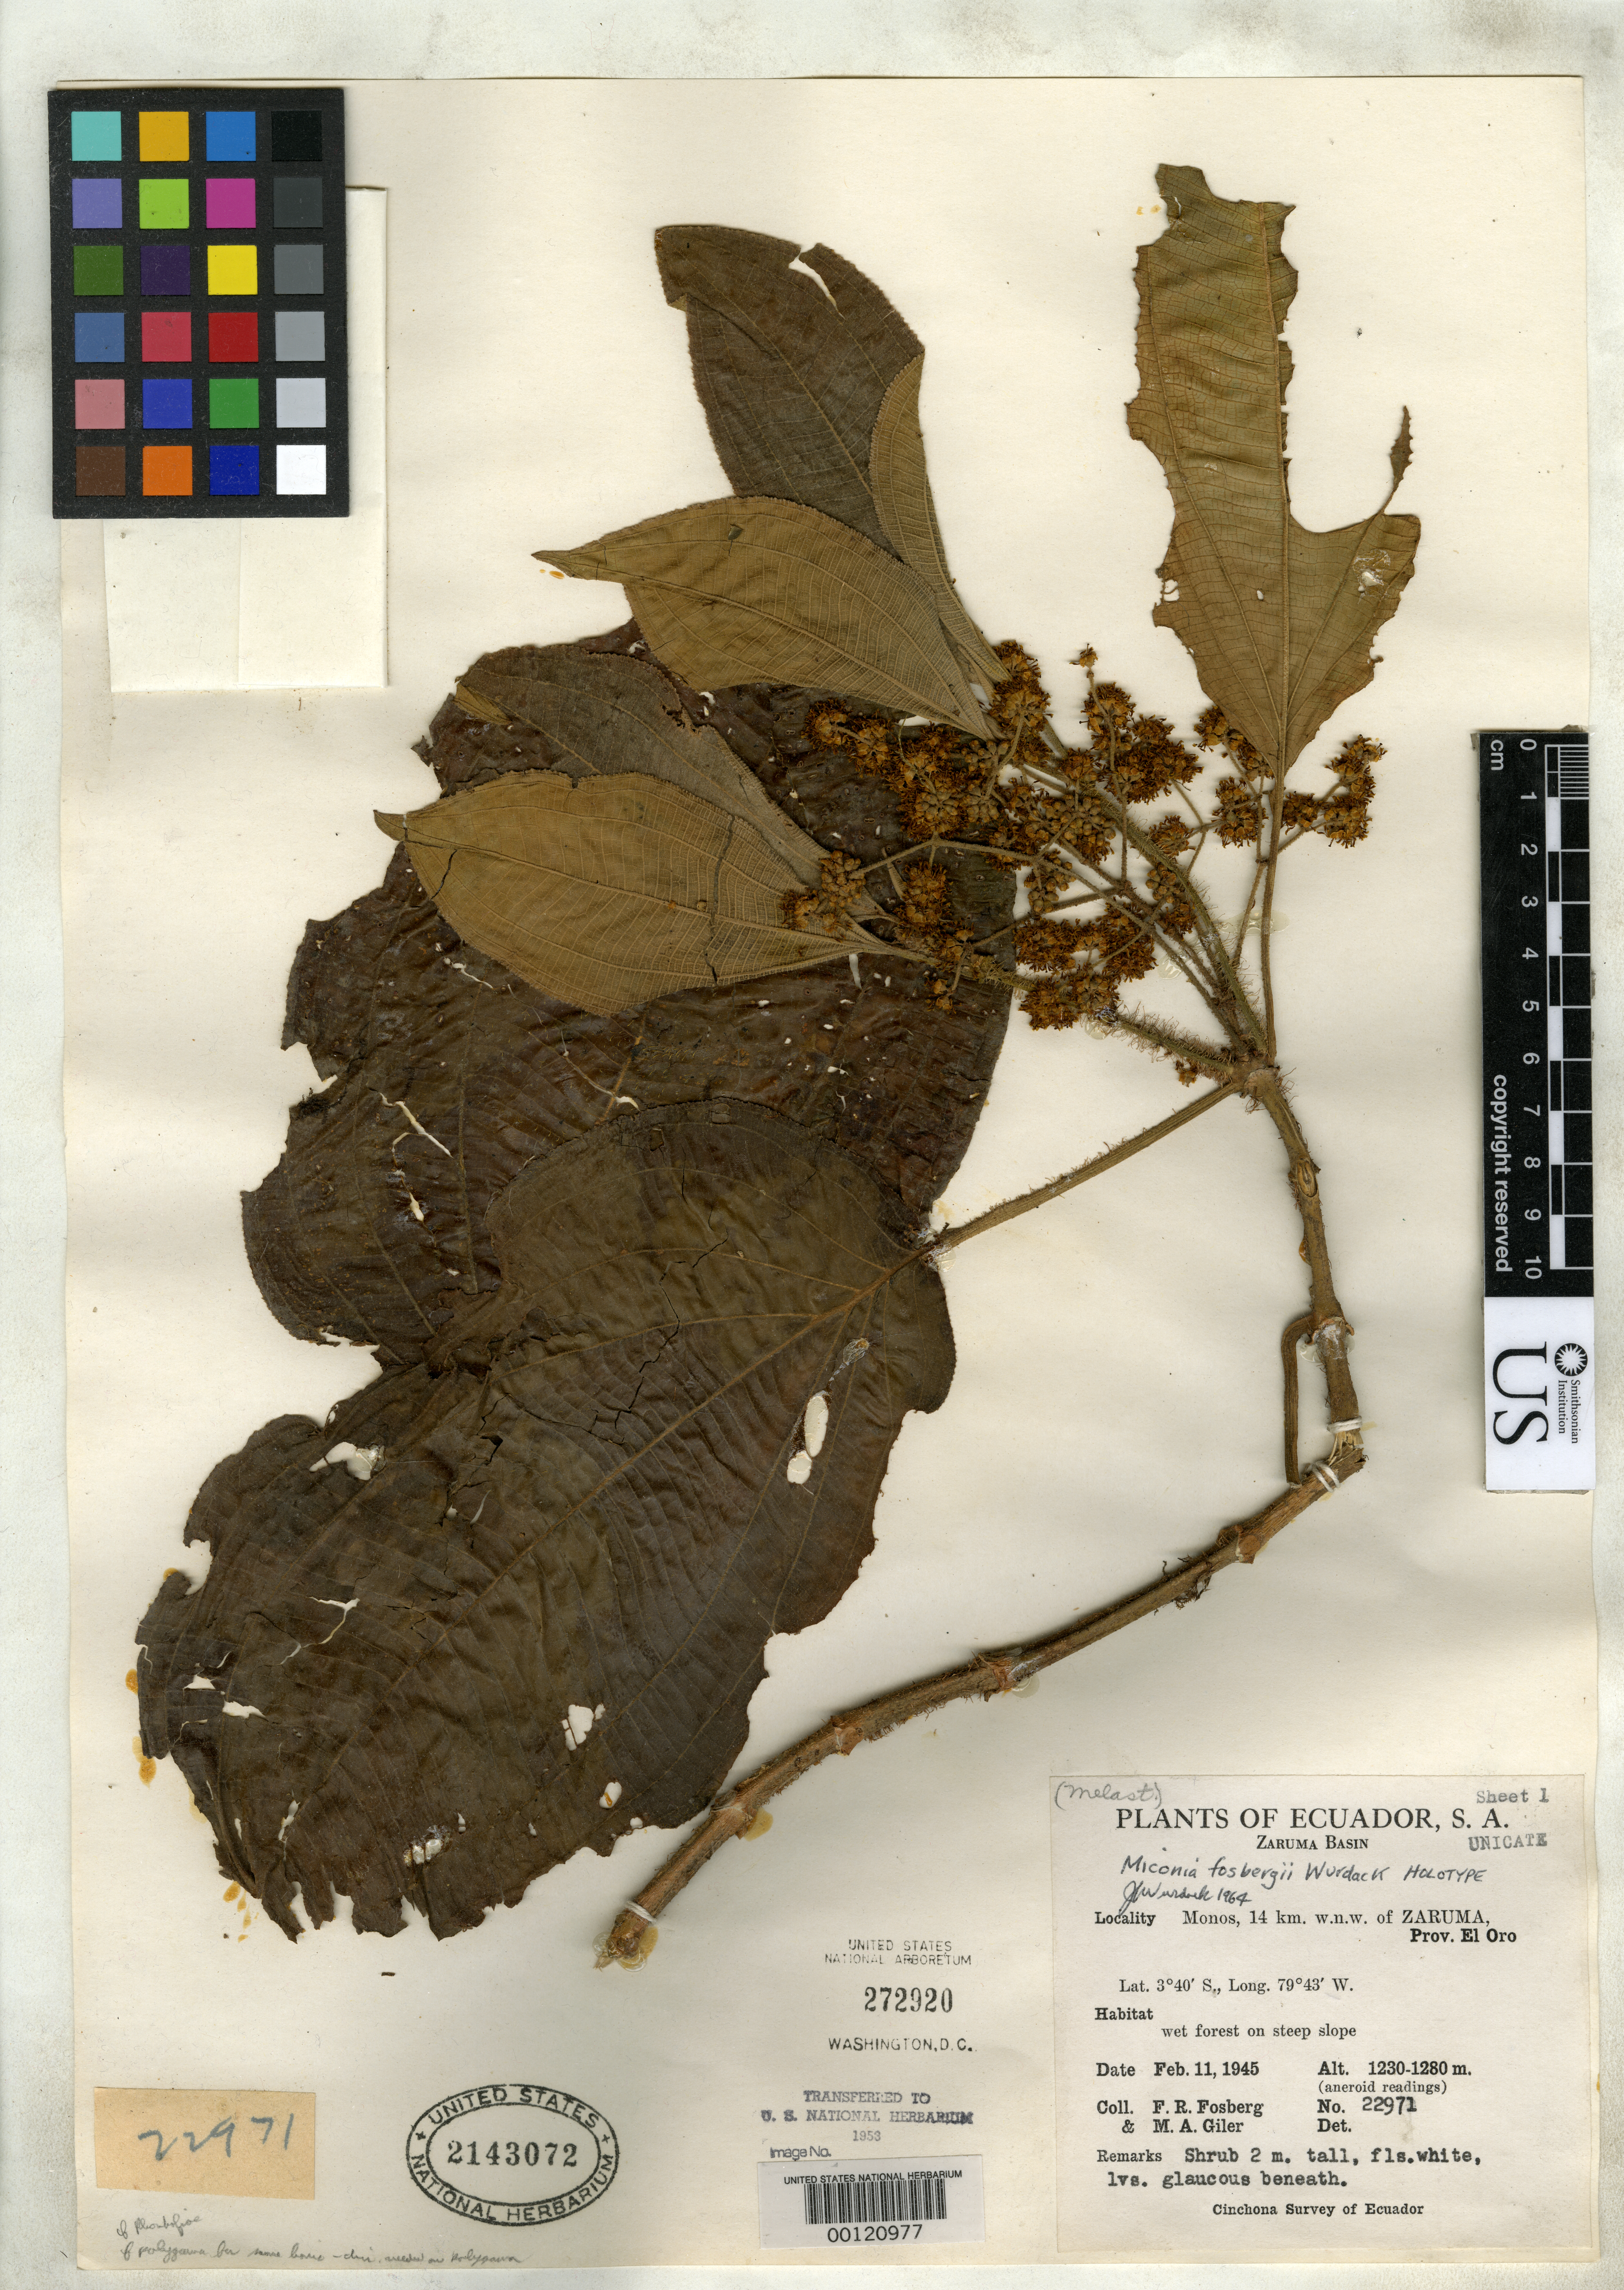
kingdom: Plantae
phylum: Tracheophyta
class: Magnoliopsida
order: Myrtales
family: Melastomataceae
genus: Miconia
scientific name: Miconia fosbergii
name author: Wurdack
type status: Holotype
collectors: F. R. Fosberg & M. Giler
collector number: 22971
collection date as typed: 11 Feb 1945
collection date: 1945-02-11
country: Ecuador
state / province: El Oro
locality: Monos.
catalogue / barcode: US 2143072